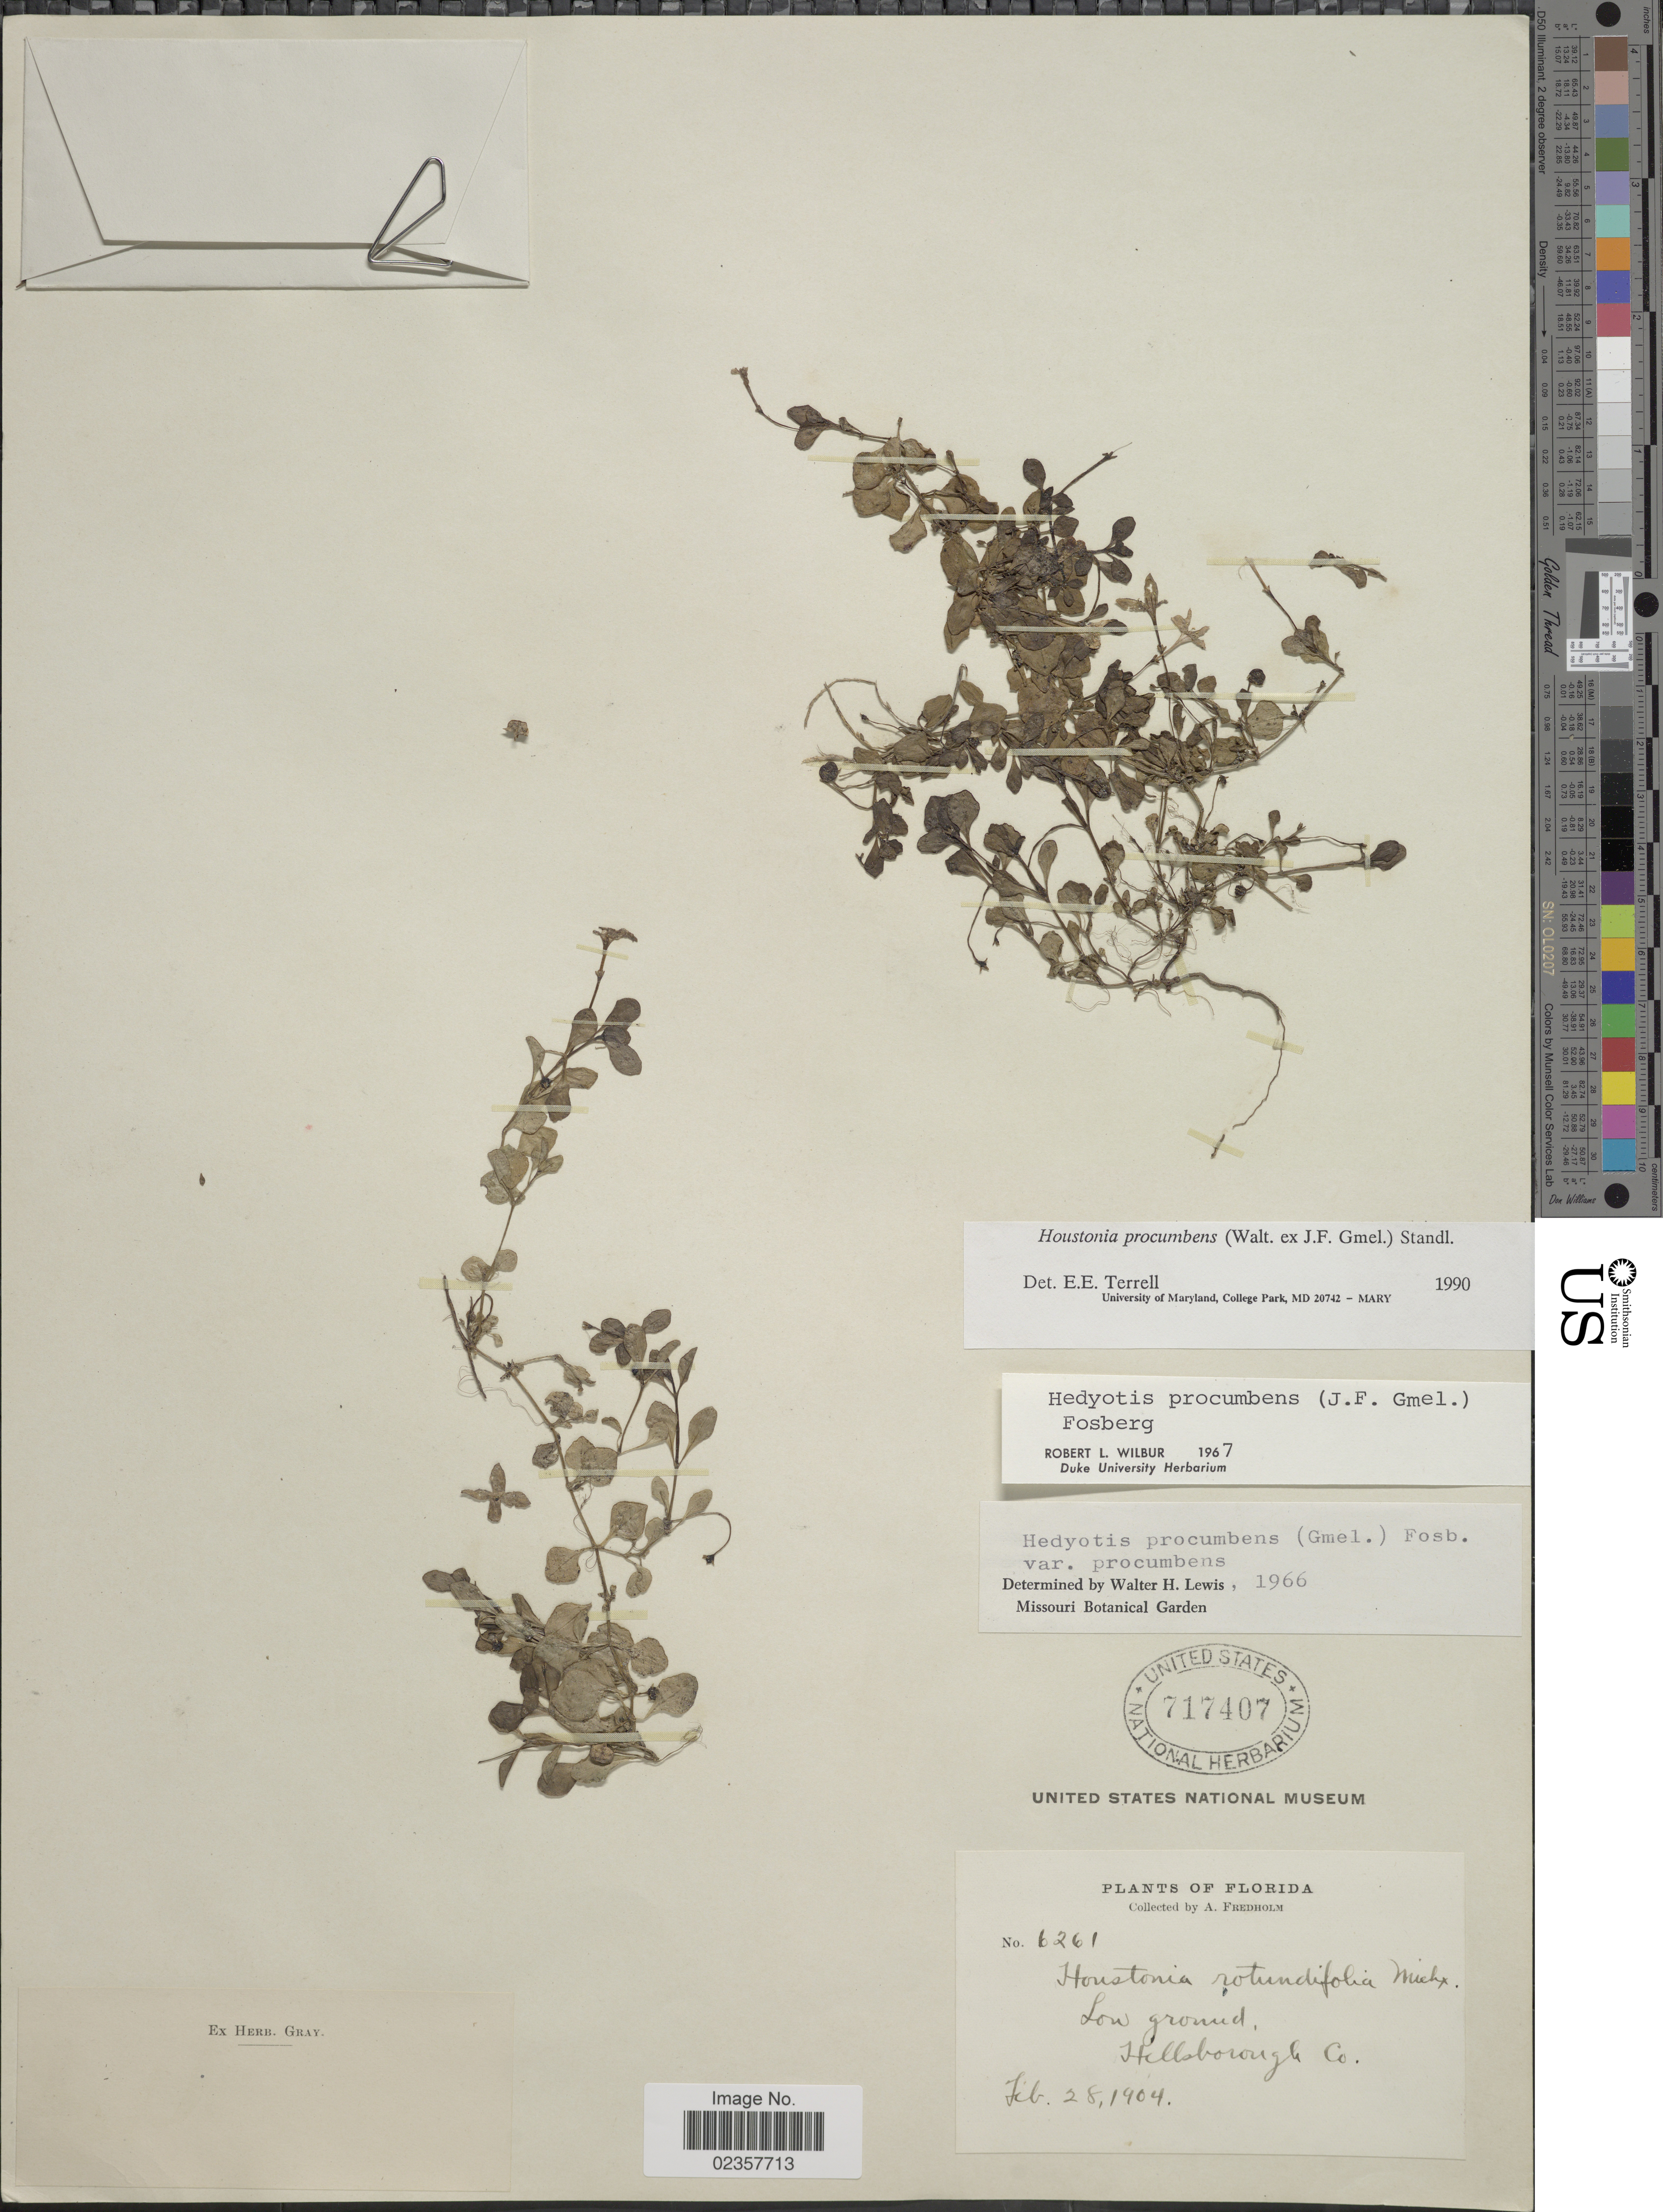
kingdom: Plantae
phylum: Tracheophyta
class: Magnoliopsida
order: Gentianales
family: Rubiaceae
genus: Houstonia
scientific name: Houstonia procumbens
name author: (Walter ex J.F. Gmel.) Standl.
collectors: A. Fredholm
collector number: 6261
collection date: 1904-02-28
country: United States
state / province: Florida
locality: Florida, Low ground, Hillsnborough Co,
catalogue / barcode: US 717407